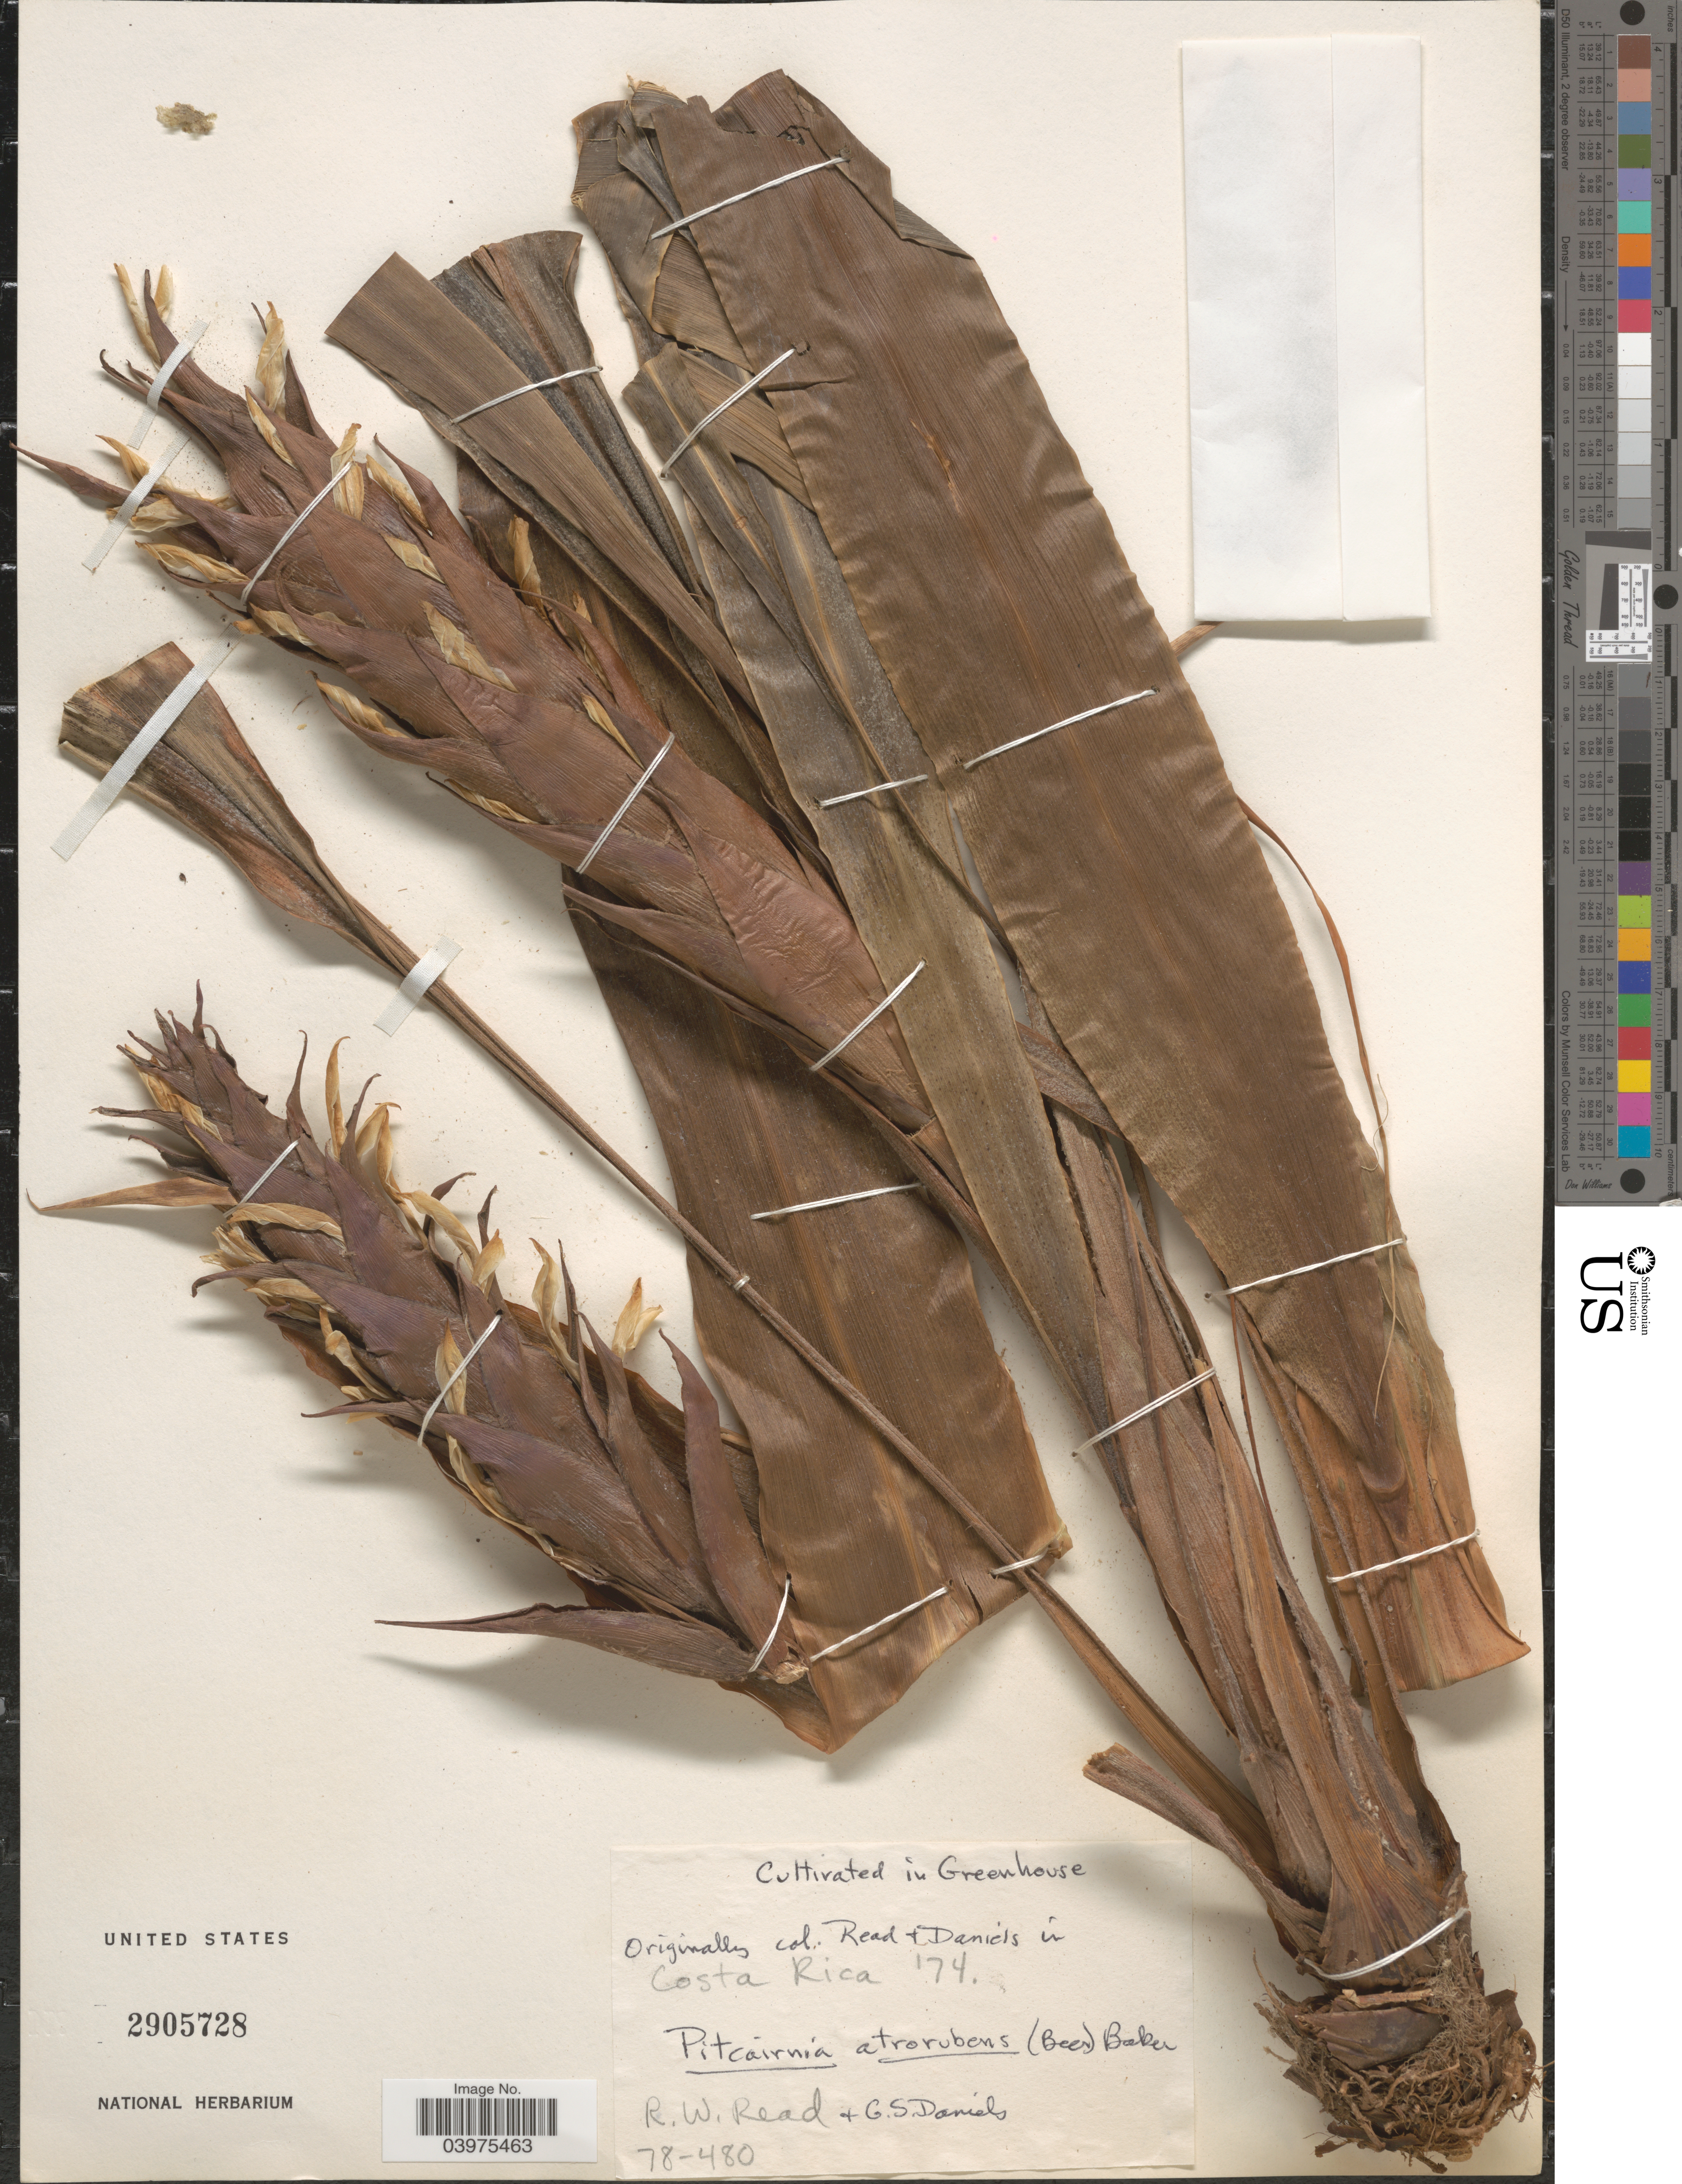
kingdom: Plantae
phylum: Tracheophyta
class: Liliopsida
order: Poales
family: Bromeliaceae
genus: Pitcairnia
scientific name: Pitcairnia atrorubens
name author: (Beer) Baker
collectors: R. W. Read & G. S. Daniels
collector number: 78-480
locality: Cultivated in Greenhouse. Originally col. In Costa Rica.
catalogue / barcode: US 2905728